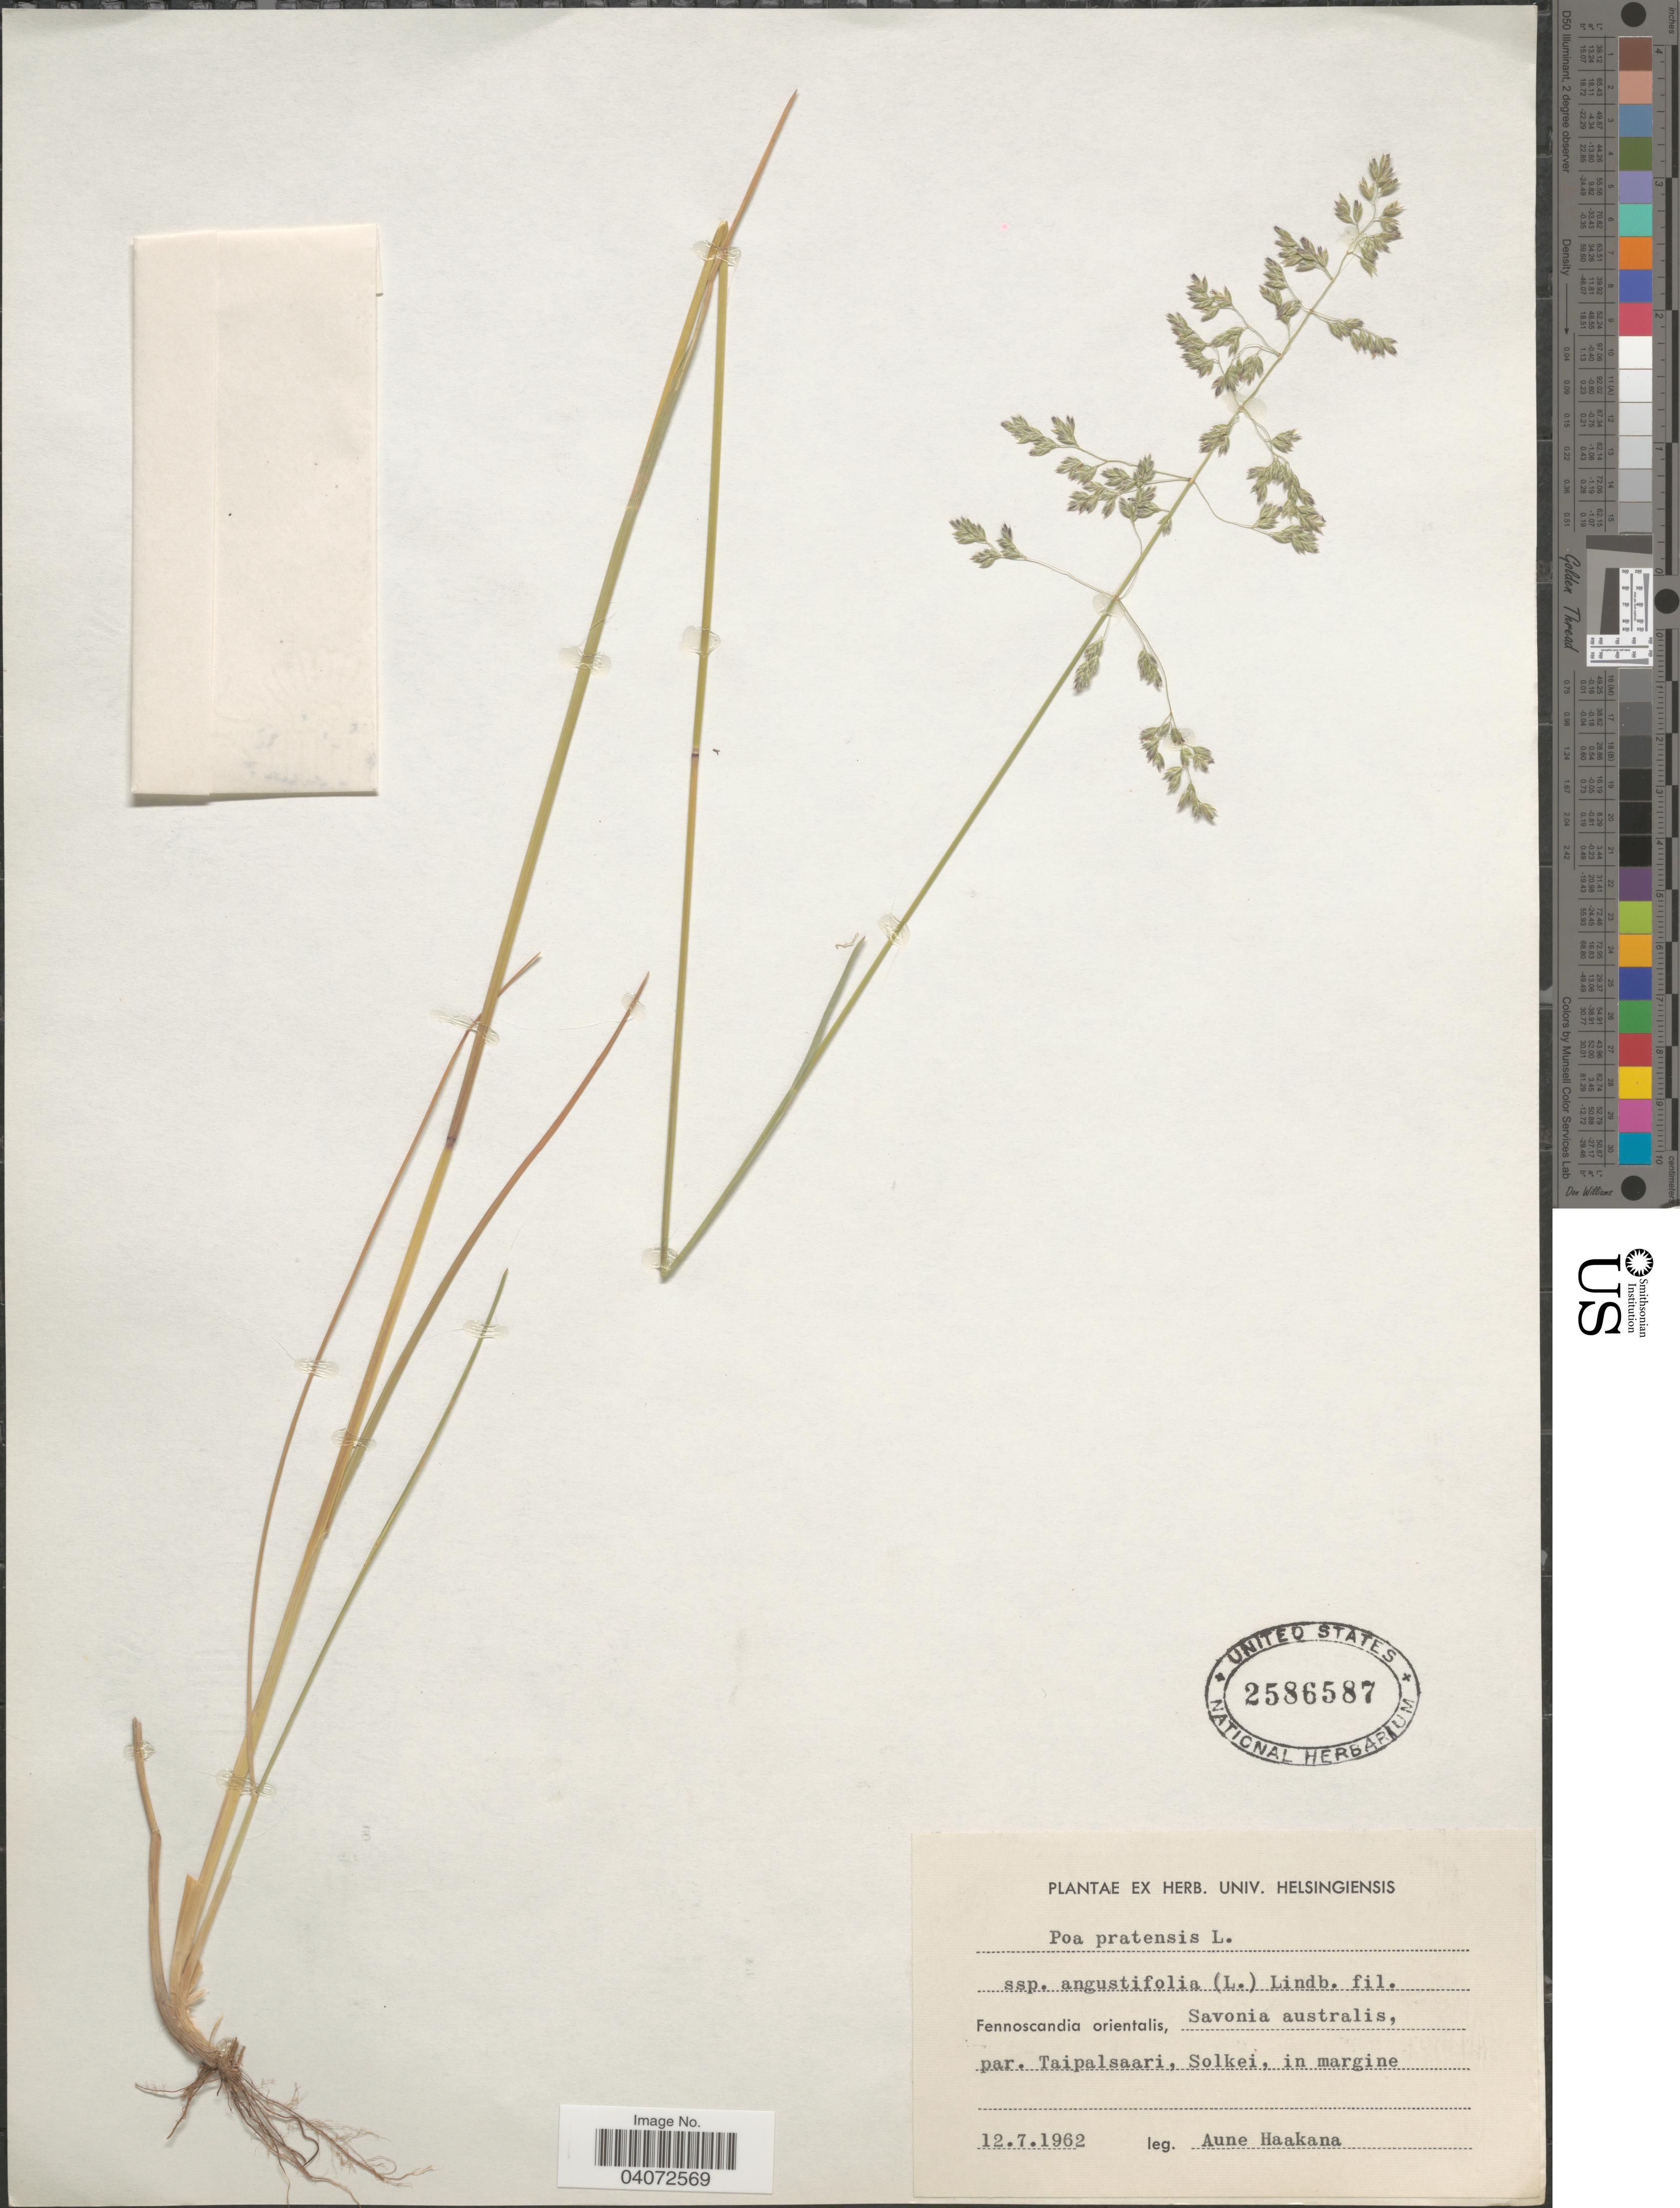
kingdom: Plantae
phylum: Tracheophyta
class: Liliopsida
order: Poales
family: Poaceae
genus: Poa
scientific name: Poa pratensis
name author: L.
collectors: A. Haakana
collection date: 1962-07-12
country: Finland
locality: Fennoscandia orientalis, Savonia australis, par. Taipalsaari, Solkei, in margine.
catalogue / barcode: US 2586587